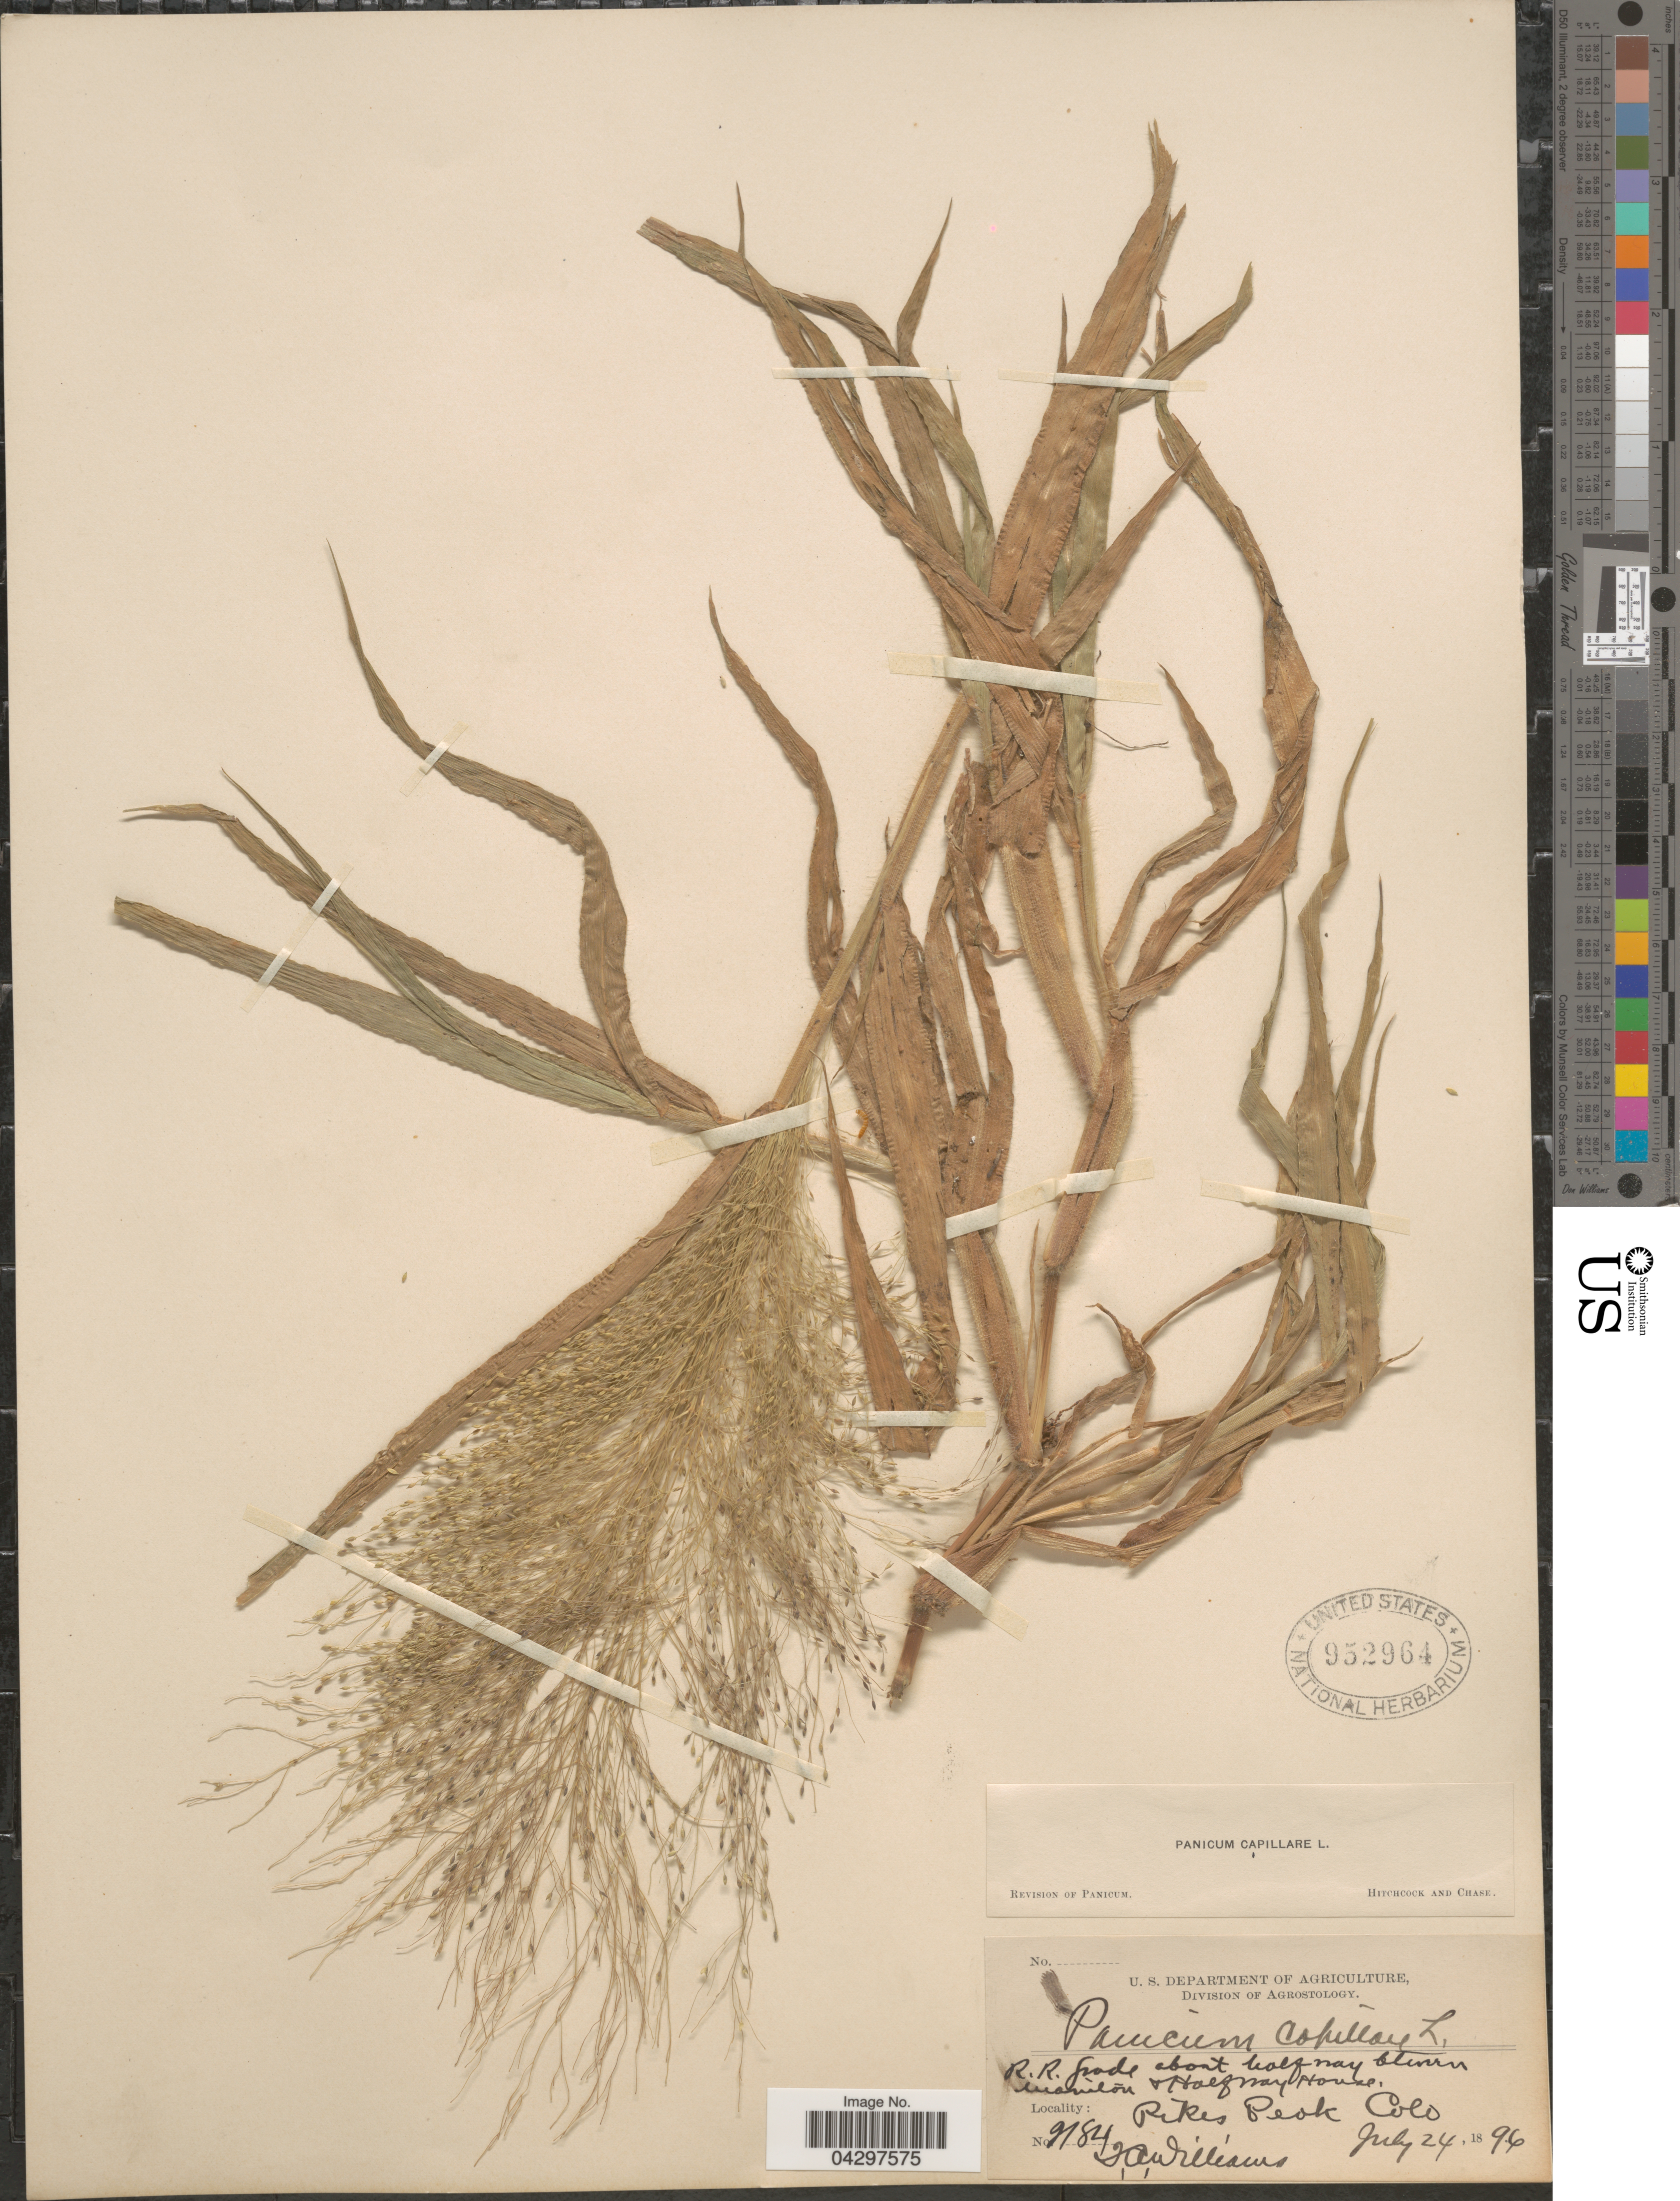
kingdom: Plantae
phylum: Tracheophyta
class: Liliopsida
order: Poales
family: Poaceae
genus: Panicum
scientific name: Panicum capillare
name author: L.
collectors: T. Williams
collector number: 2184*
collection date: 1896-07-24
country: United States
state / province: Colorado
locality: R.R. grade about halfway between Manitou + Halfway House. Pikes Peak.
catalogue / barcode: US 952964